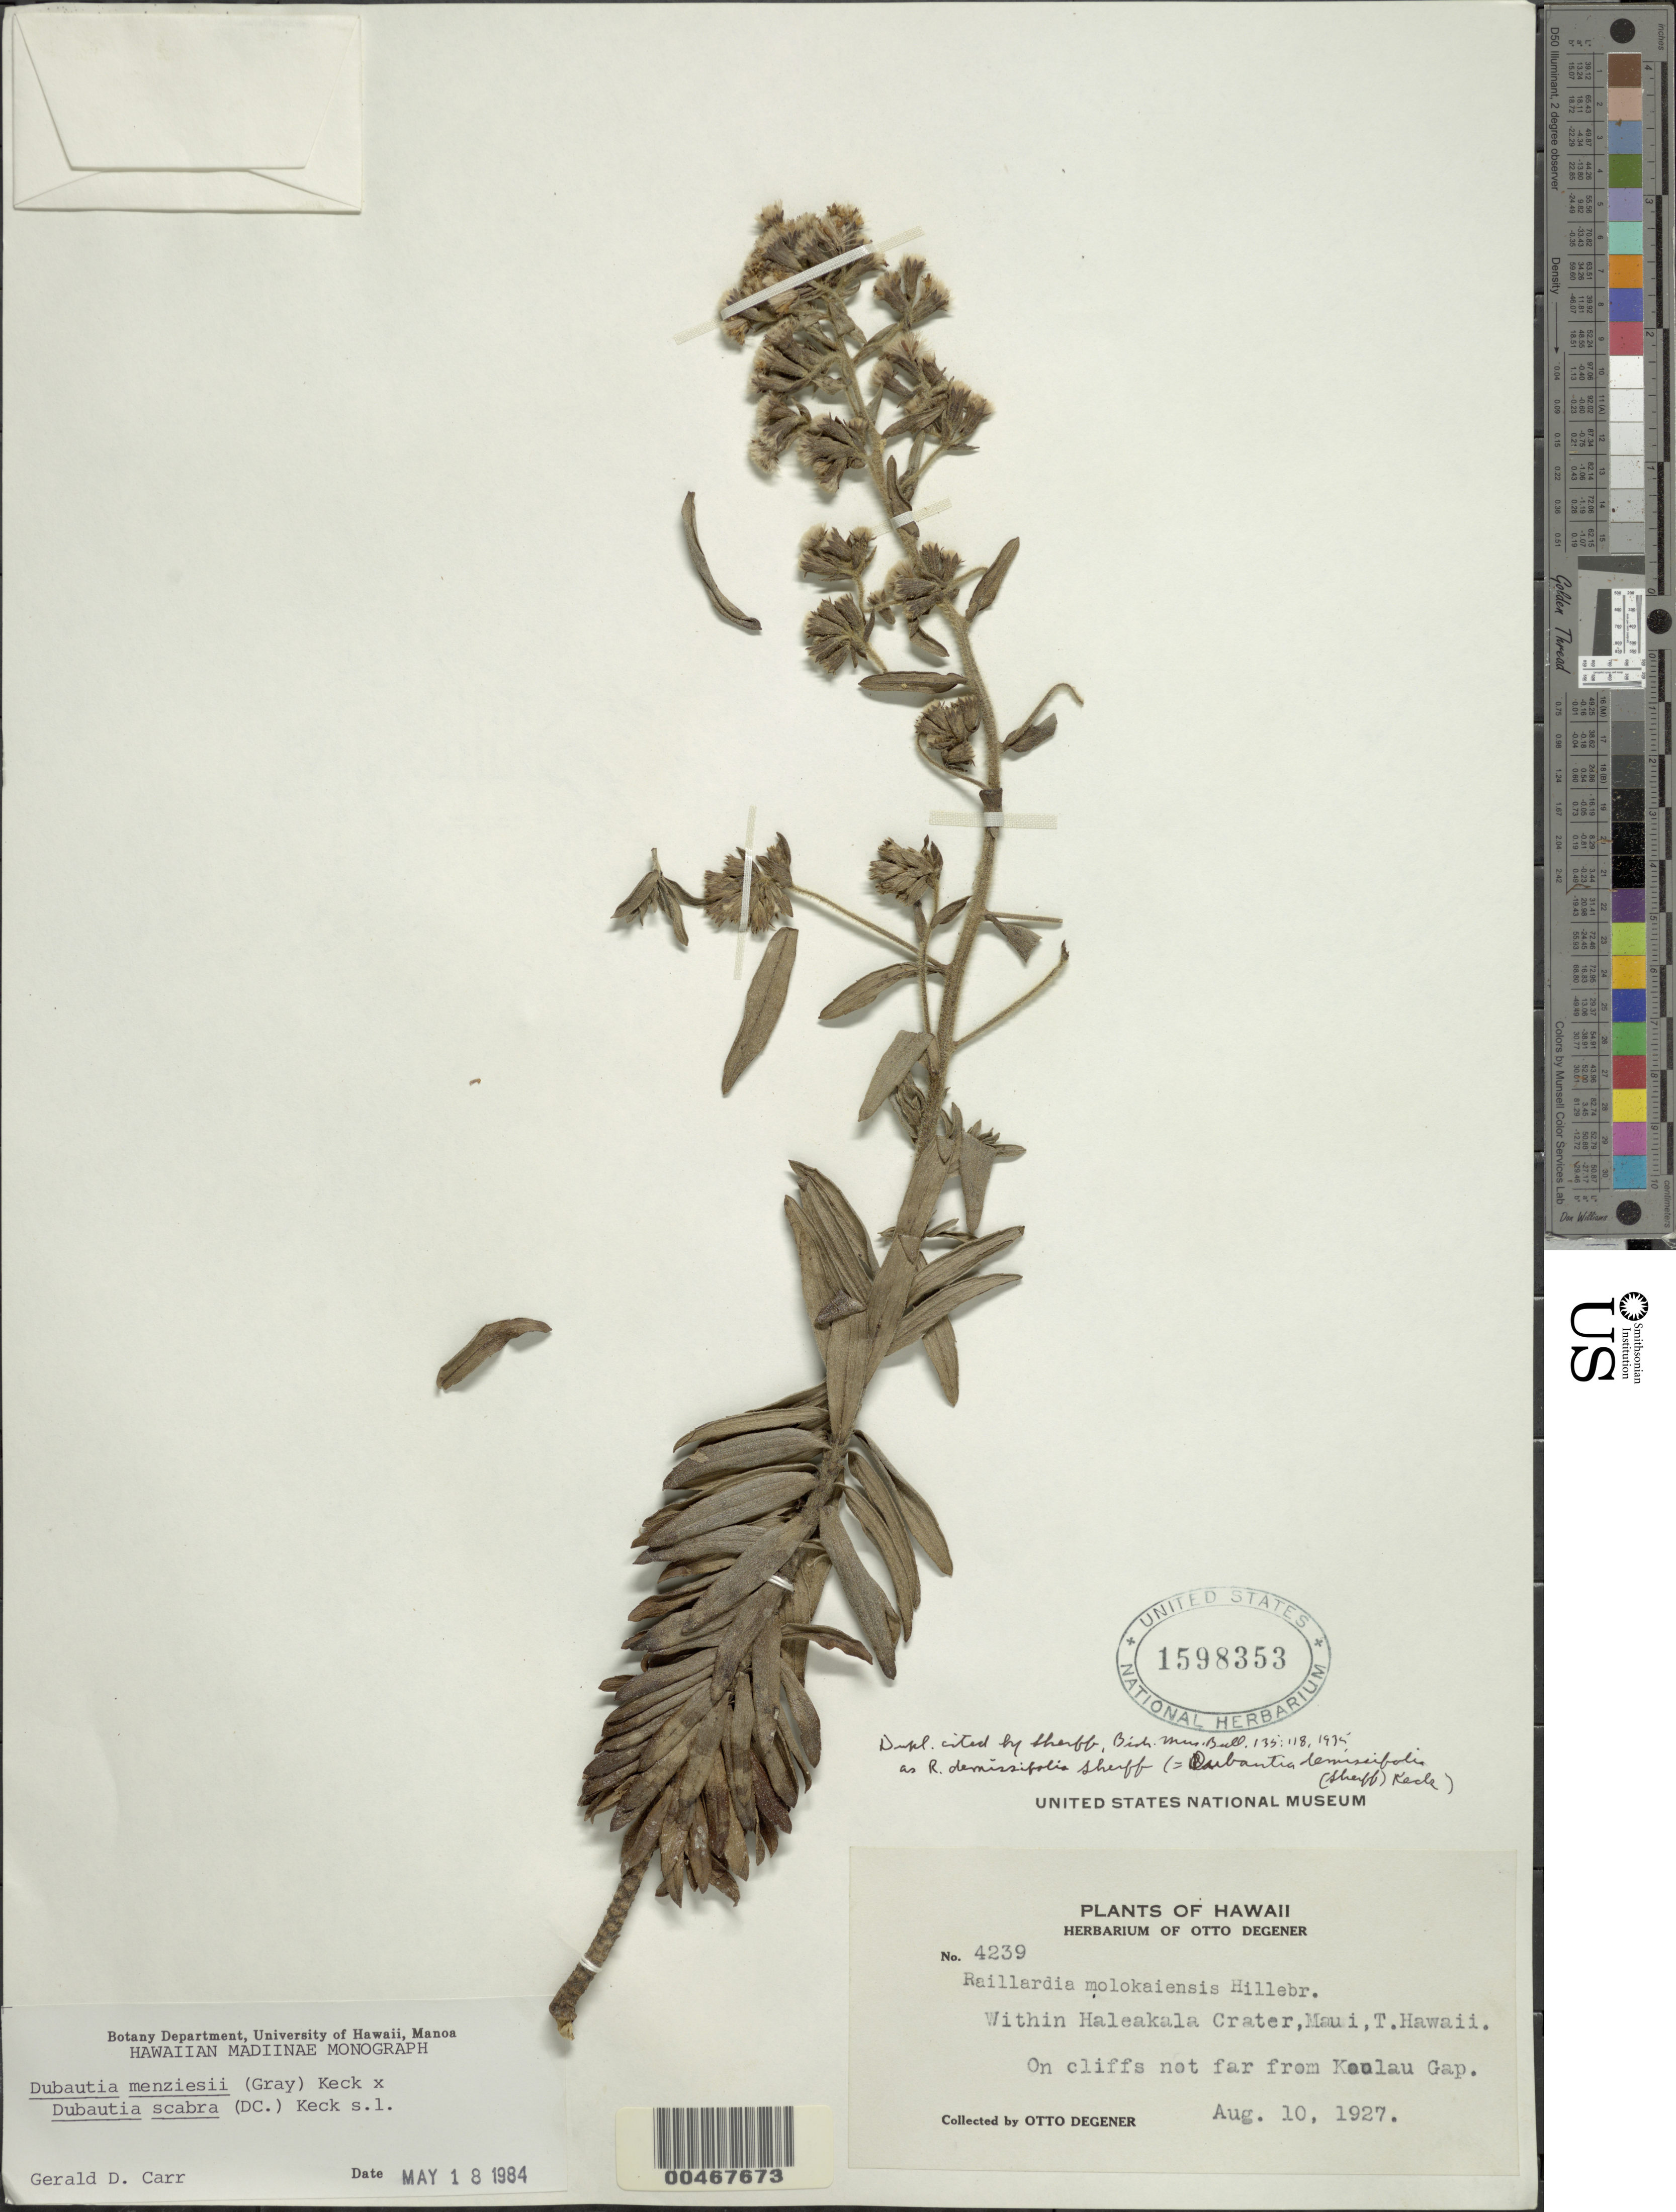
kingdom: Plantae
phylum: Tracheophyta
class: Magnoliopsida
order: Asterales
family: Asteraceae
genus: Dubautia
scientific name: Dubautia menziesii x D. scabra (DC.) D.D. Keck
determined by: Carr, G. D.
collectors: O. Degener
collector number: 4239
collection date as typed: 10 Aug 1927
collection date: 1927-08-10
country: United States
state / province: Hawaii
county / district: Maui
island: Maui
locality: Within Haleakala Crater, cliffs not far from Koolau Gap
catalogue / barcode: US 1598353